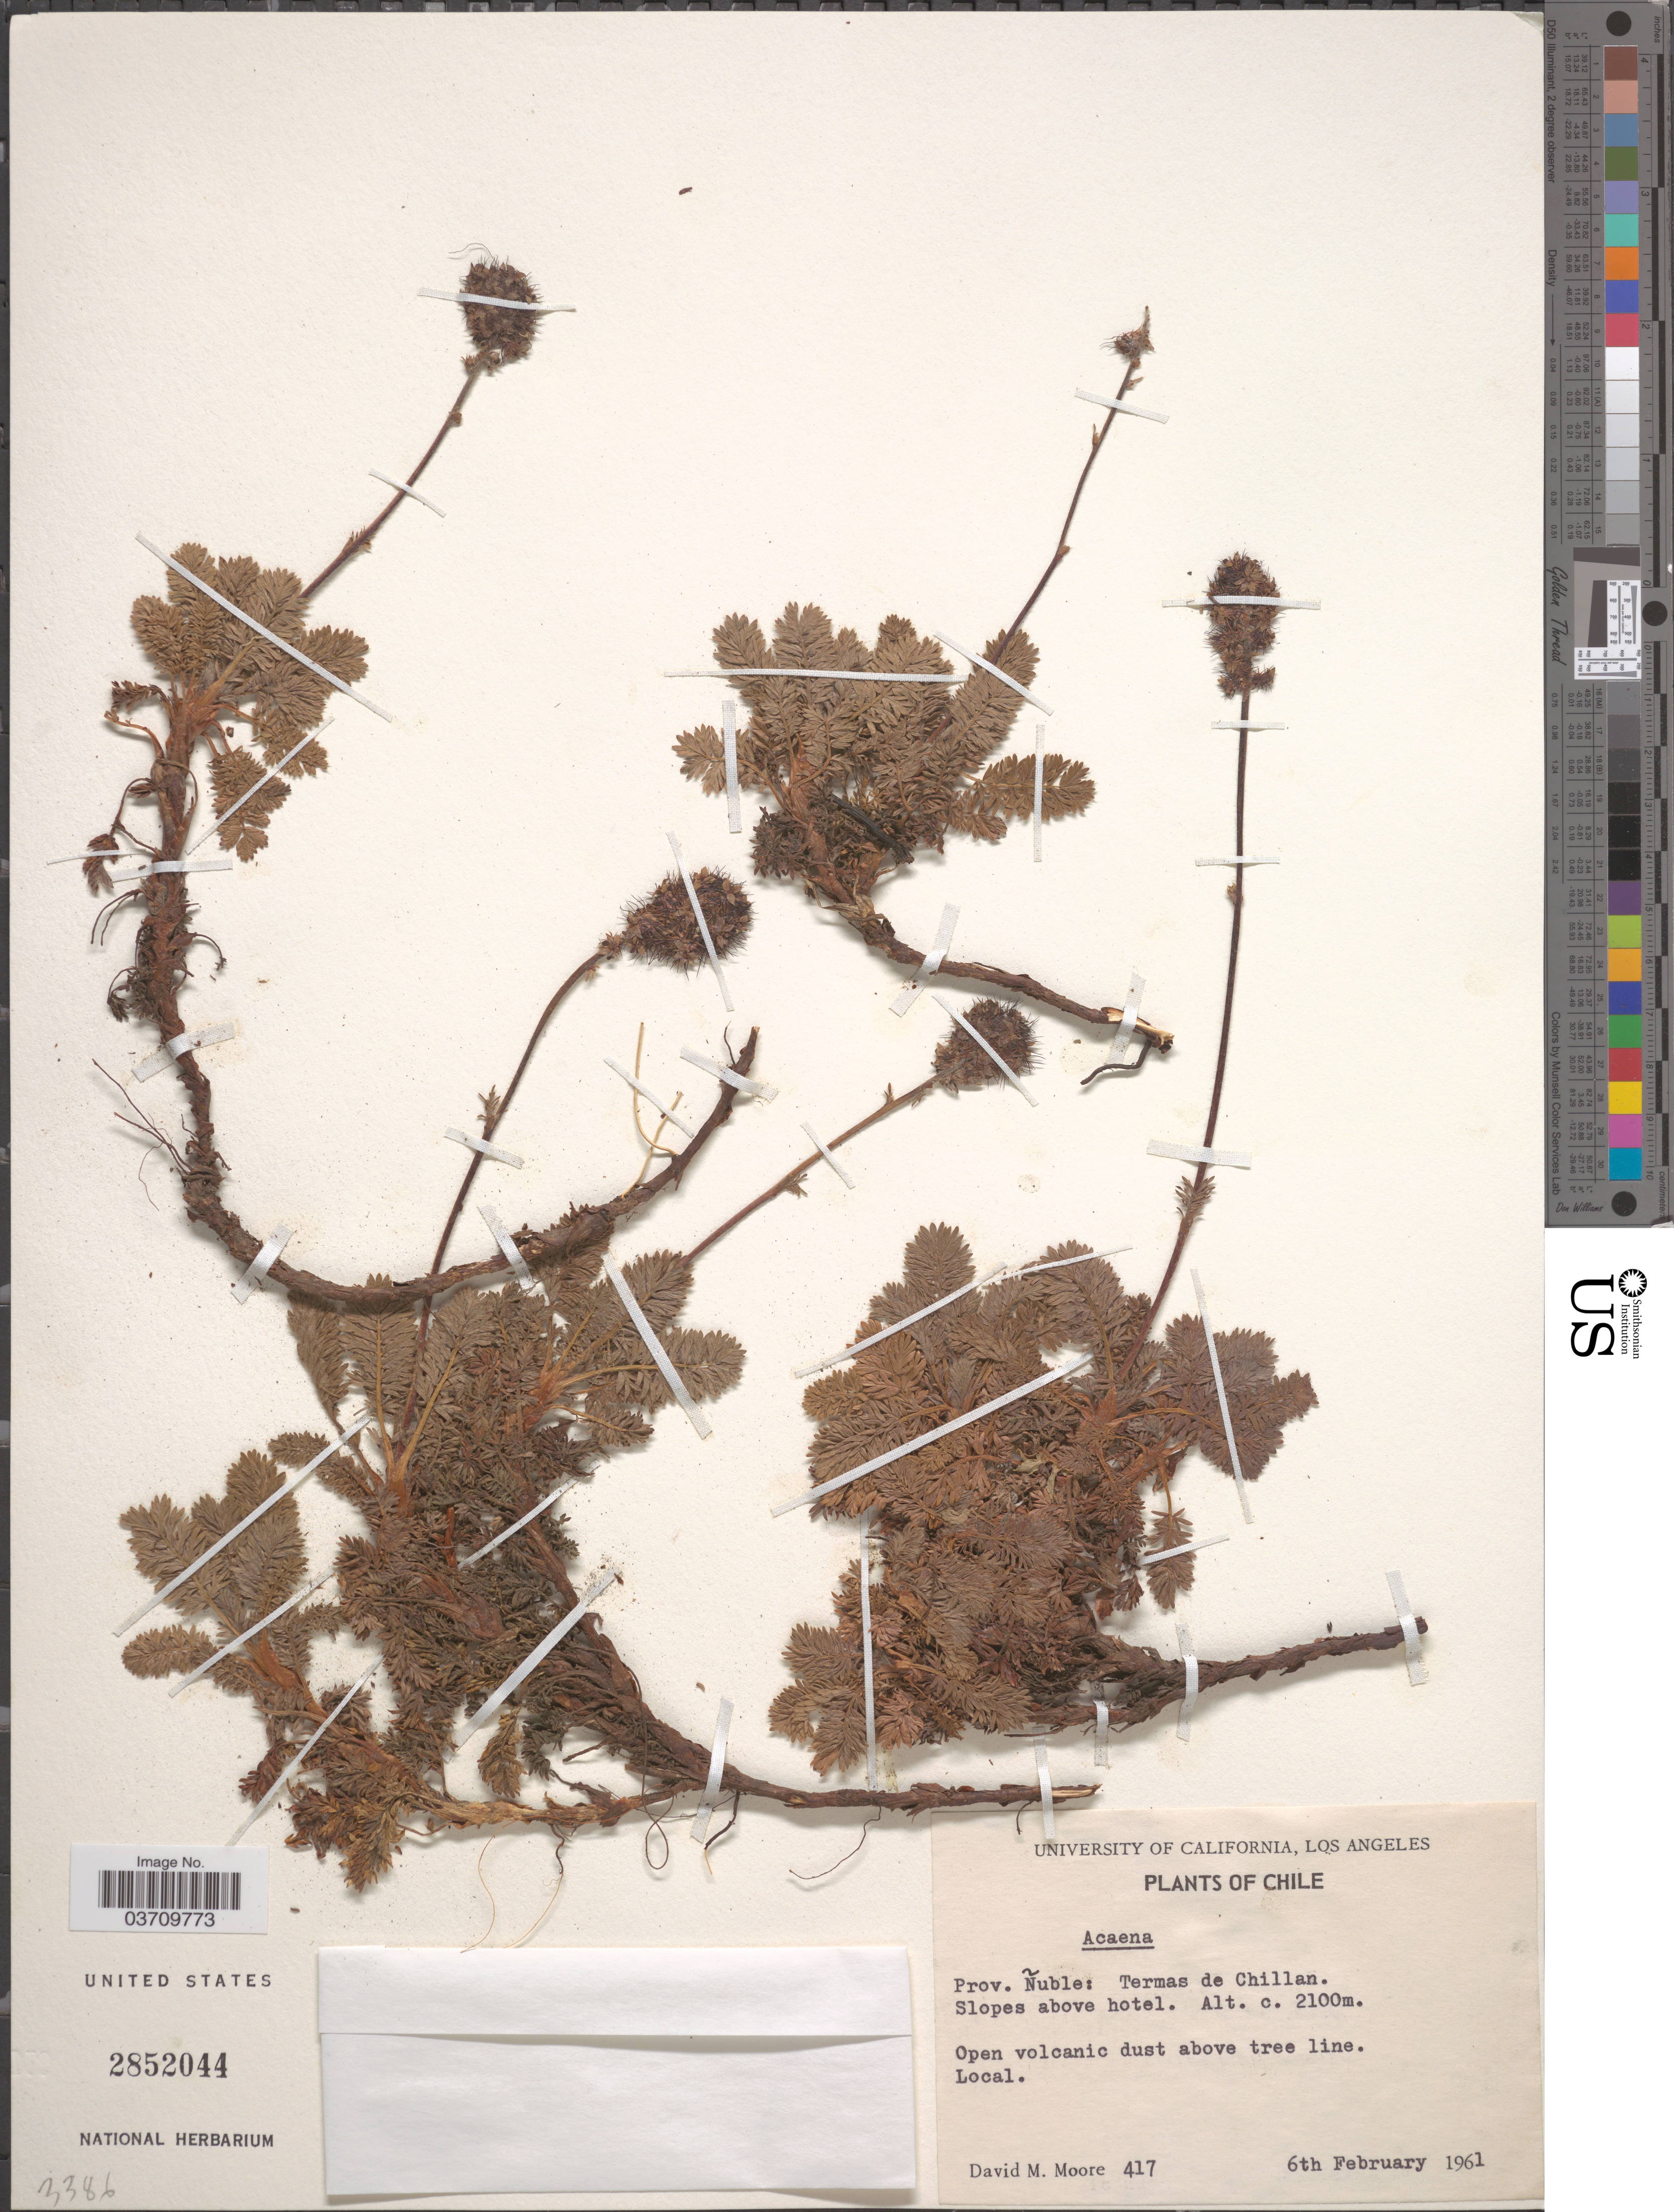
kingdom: Plantae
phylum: Tracheophyta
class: Magnoliopsida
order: Rosales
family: Rosaceae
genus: Acaena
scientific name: Acaena sp.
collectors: D. Moore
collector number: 417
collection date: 1961-02-06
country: Chile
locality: Prov. Ñuble: Termas de Chillan. Slopes above hotel.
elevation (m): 2100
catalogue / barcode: US 2852044